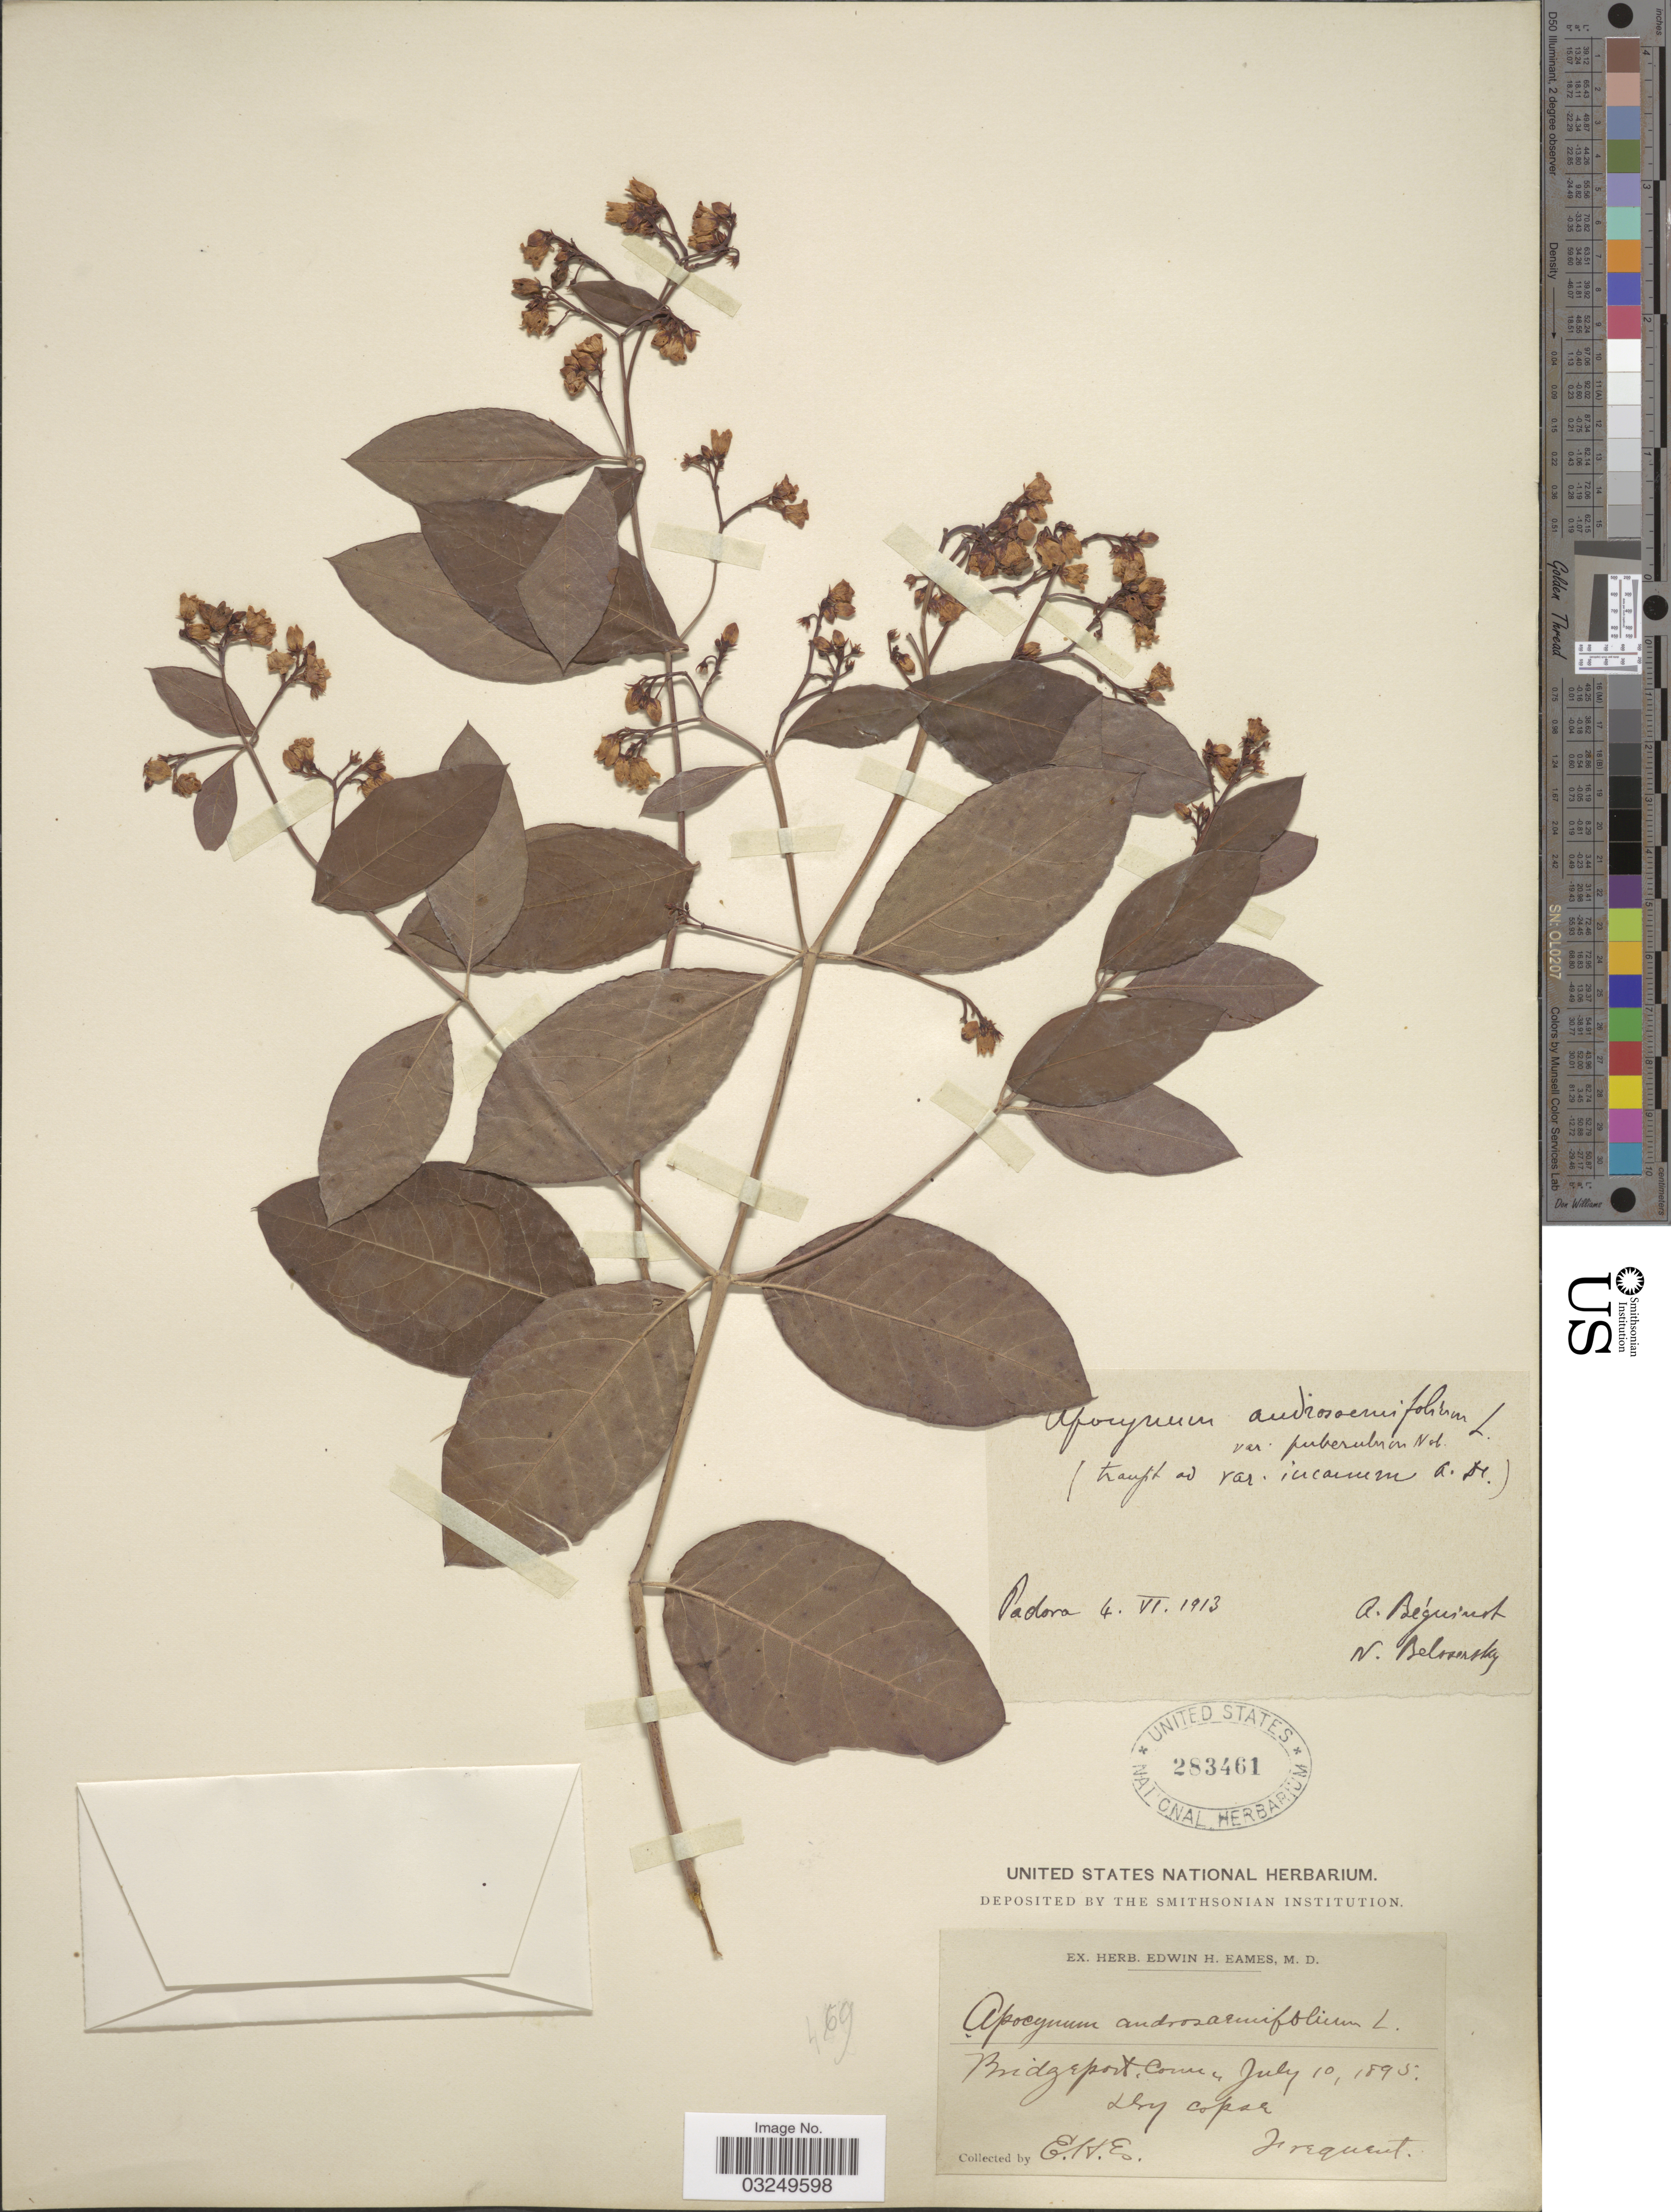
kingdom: Plantae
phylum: Tracheophyta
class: Magnoliopsida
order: Gentianales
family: Apocynaceae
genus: Apocynum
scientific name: Apocynum androsaemifolium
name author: L.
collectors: E. H. Eames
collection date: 1895-07-10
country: United States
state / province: Connecticut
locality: Bridgeport. Conn.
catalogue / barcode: US 283461